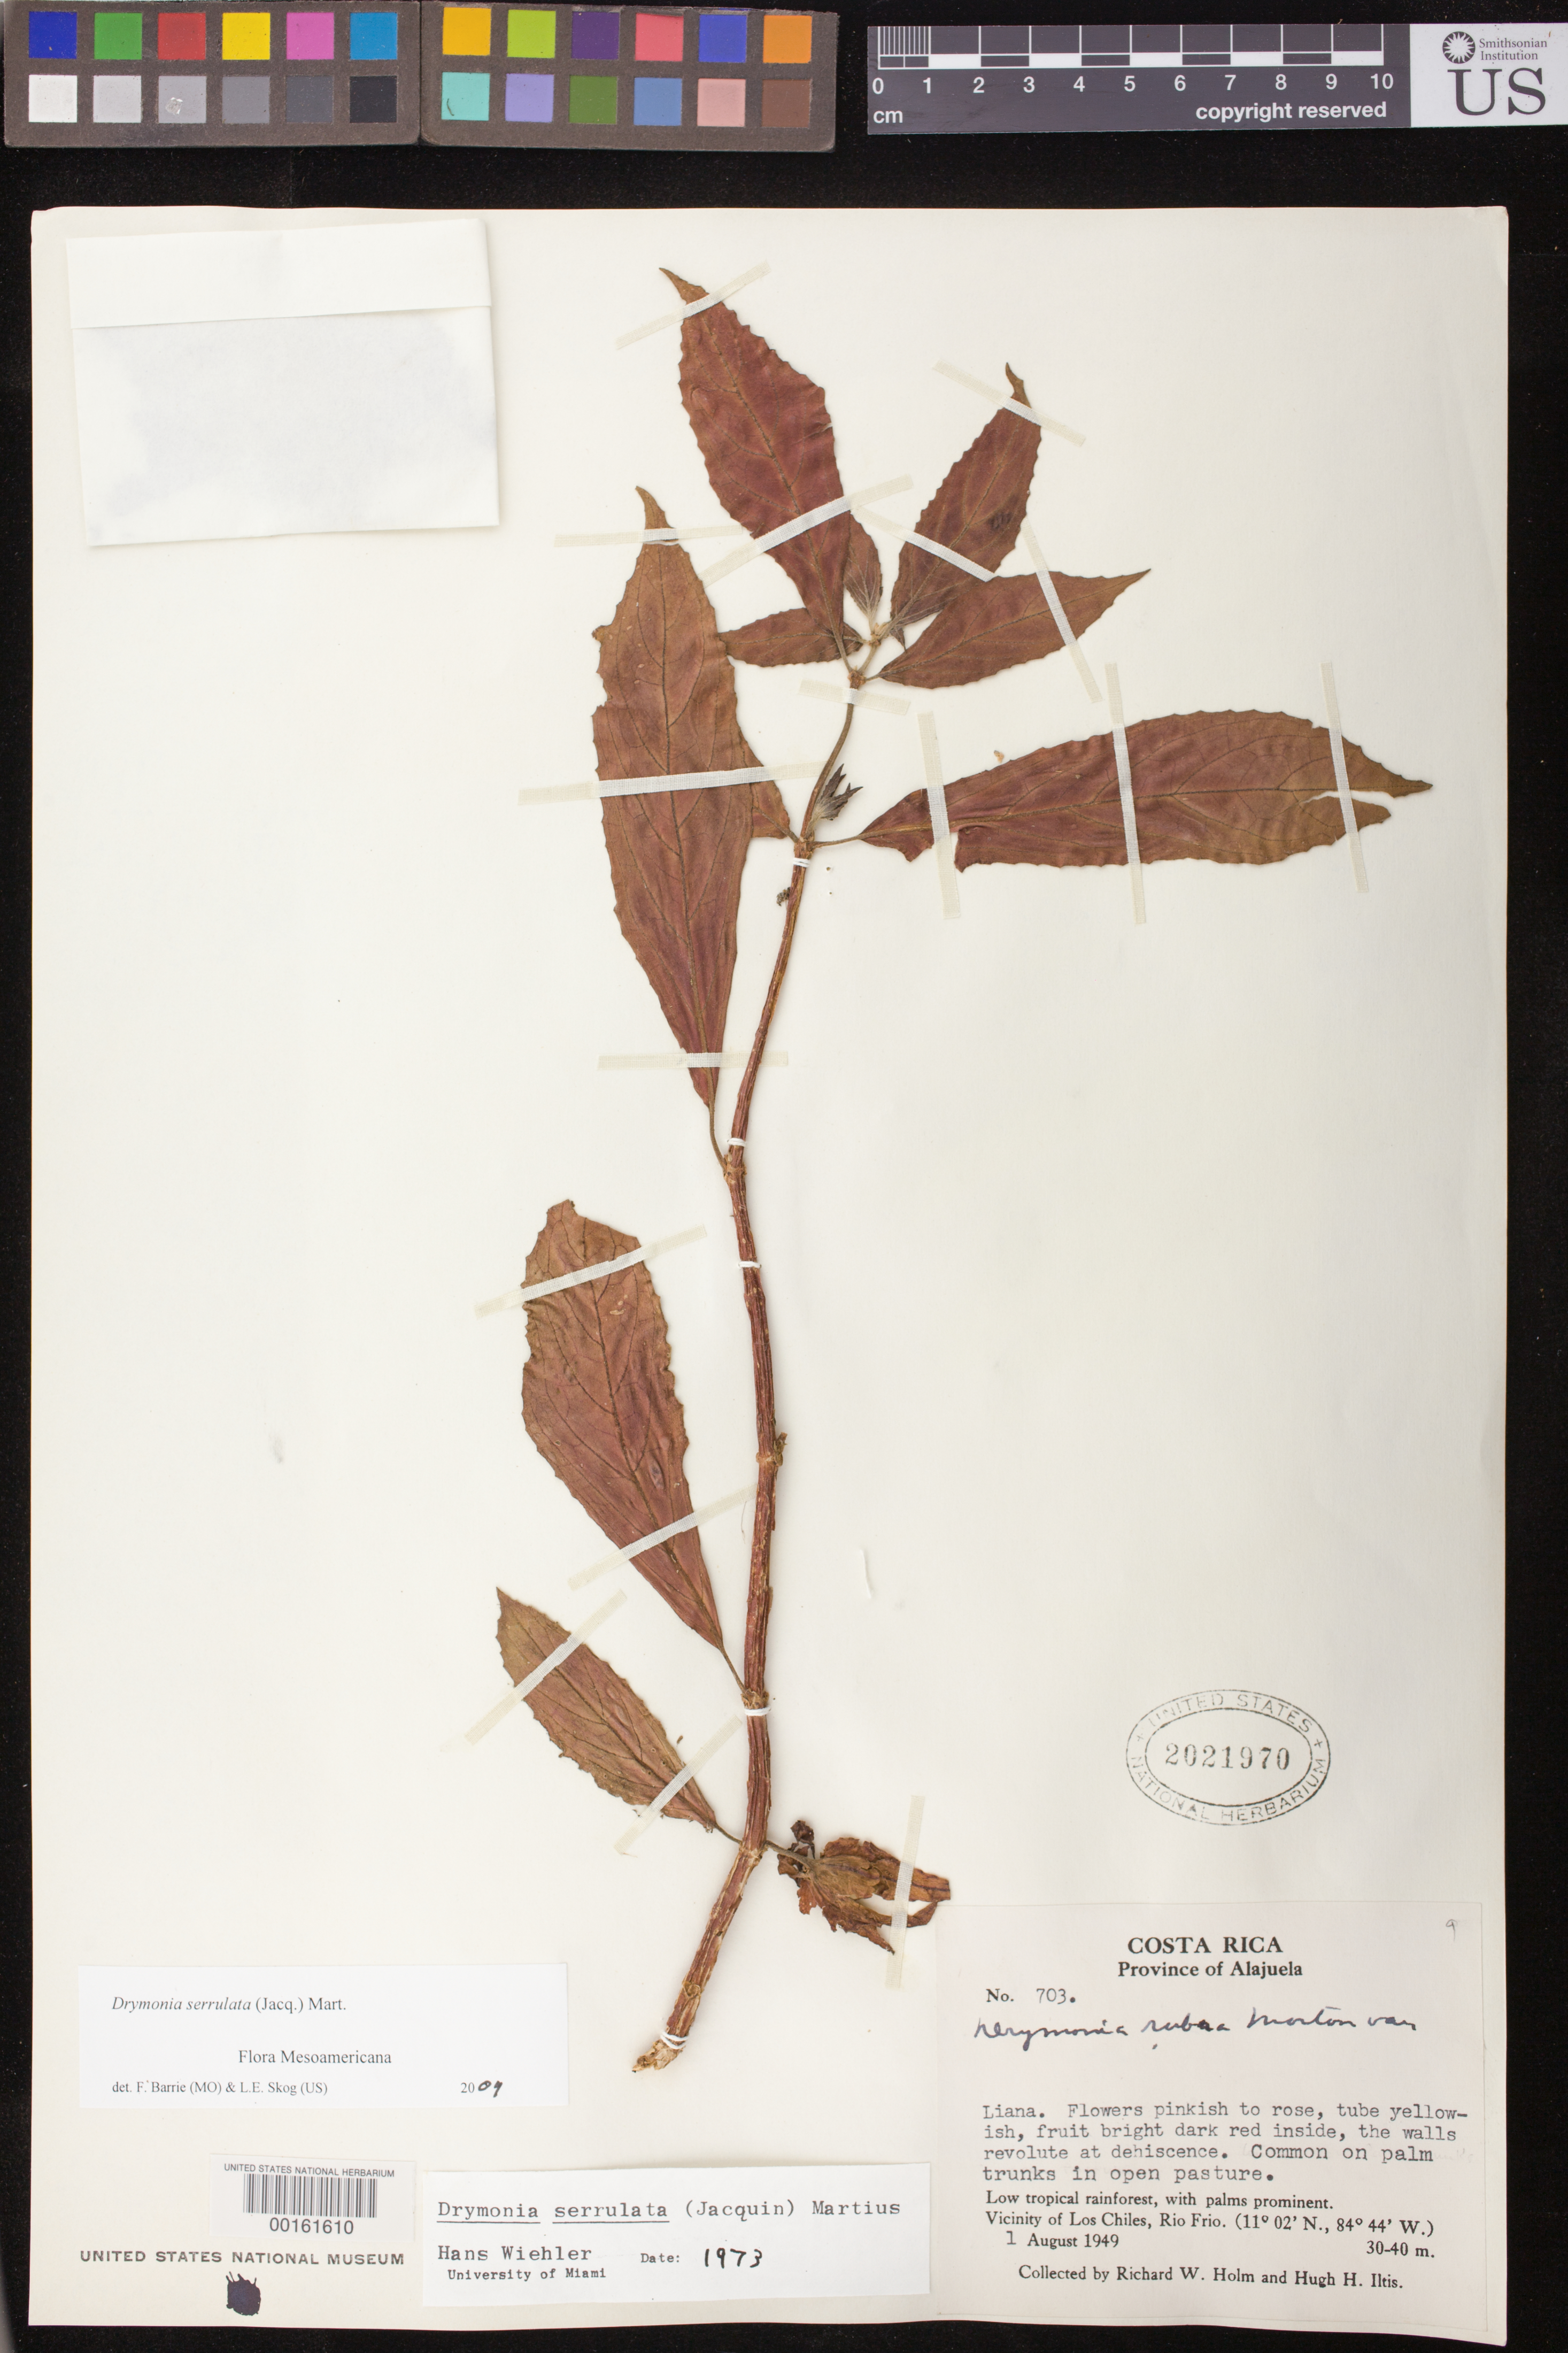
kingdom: Plantae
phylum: Tracheophyta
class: Magnoliopsida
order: Lamiales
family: Gesneriaceae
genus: Drymonia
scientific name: Drymonia serrulata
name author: (Jacq.) Mart.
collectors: R. W. Holm & H. H. Iltis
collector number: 703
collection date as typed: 01 Aug 1949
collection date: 1949-08-01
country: Costa Rica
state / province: Alajuela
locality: Vicinity of Los Chiles, Rio Frio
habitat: Low tropical rainforest, with palms prominent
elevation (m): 30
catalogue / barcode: US 2021970